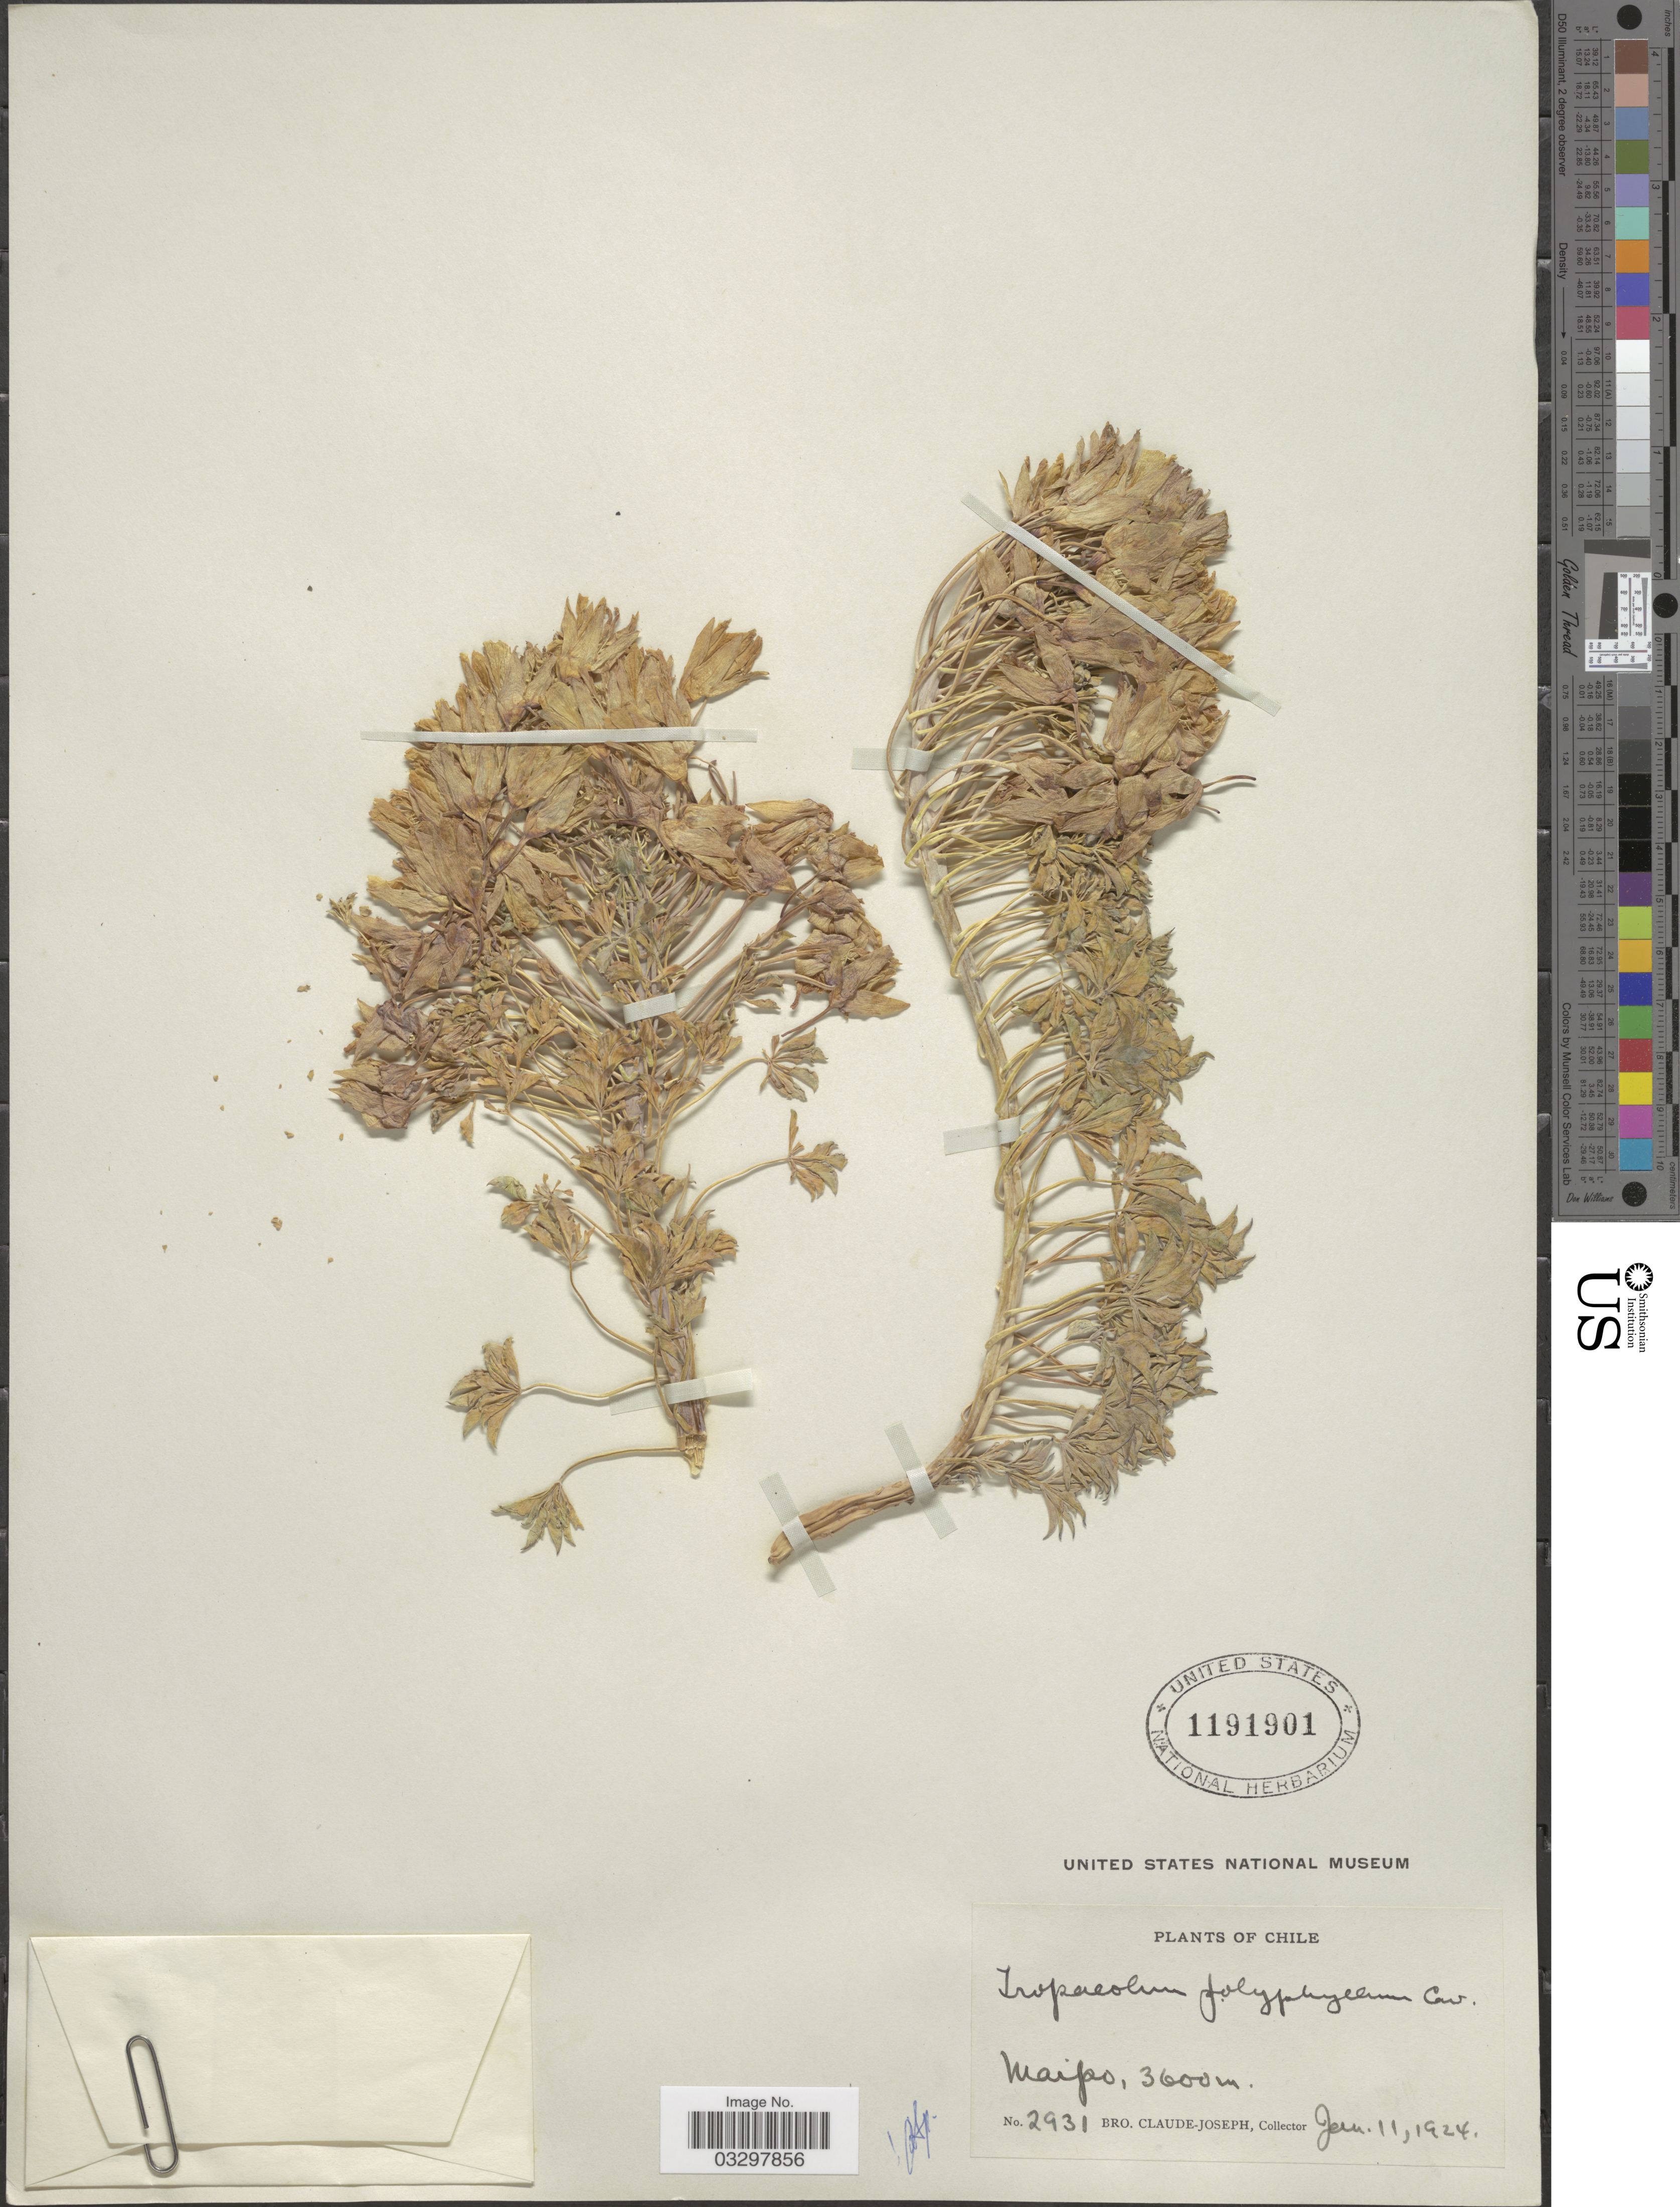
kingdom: Plantae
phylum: Tracheophyta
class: Magnoliopsida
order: Brassicales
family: Tropaeolaceae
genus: Tropaeolum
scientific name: Tropaeolum polyphyllum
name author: Cav.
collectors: Bro. Claude-Joseph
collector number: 2931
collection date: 1924-01-11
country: Chile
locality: Maipo.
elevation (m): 3600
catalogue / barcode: US 1191901